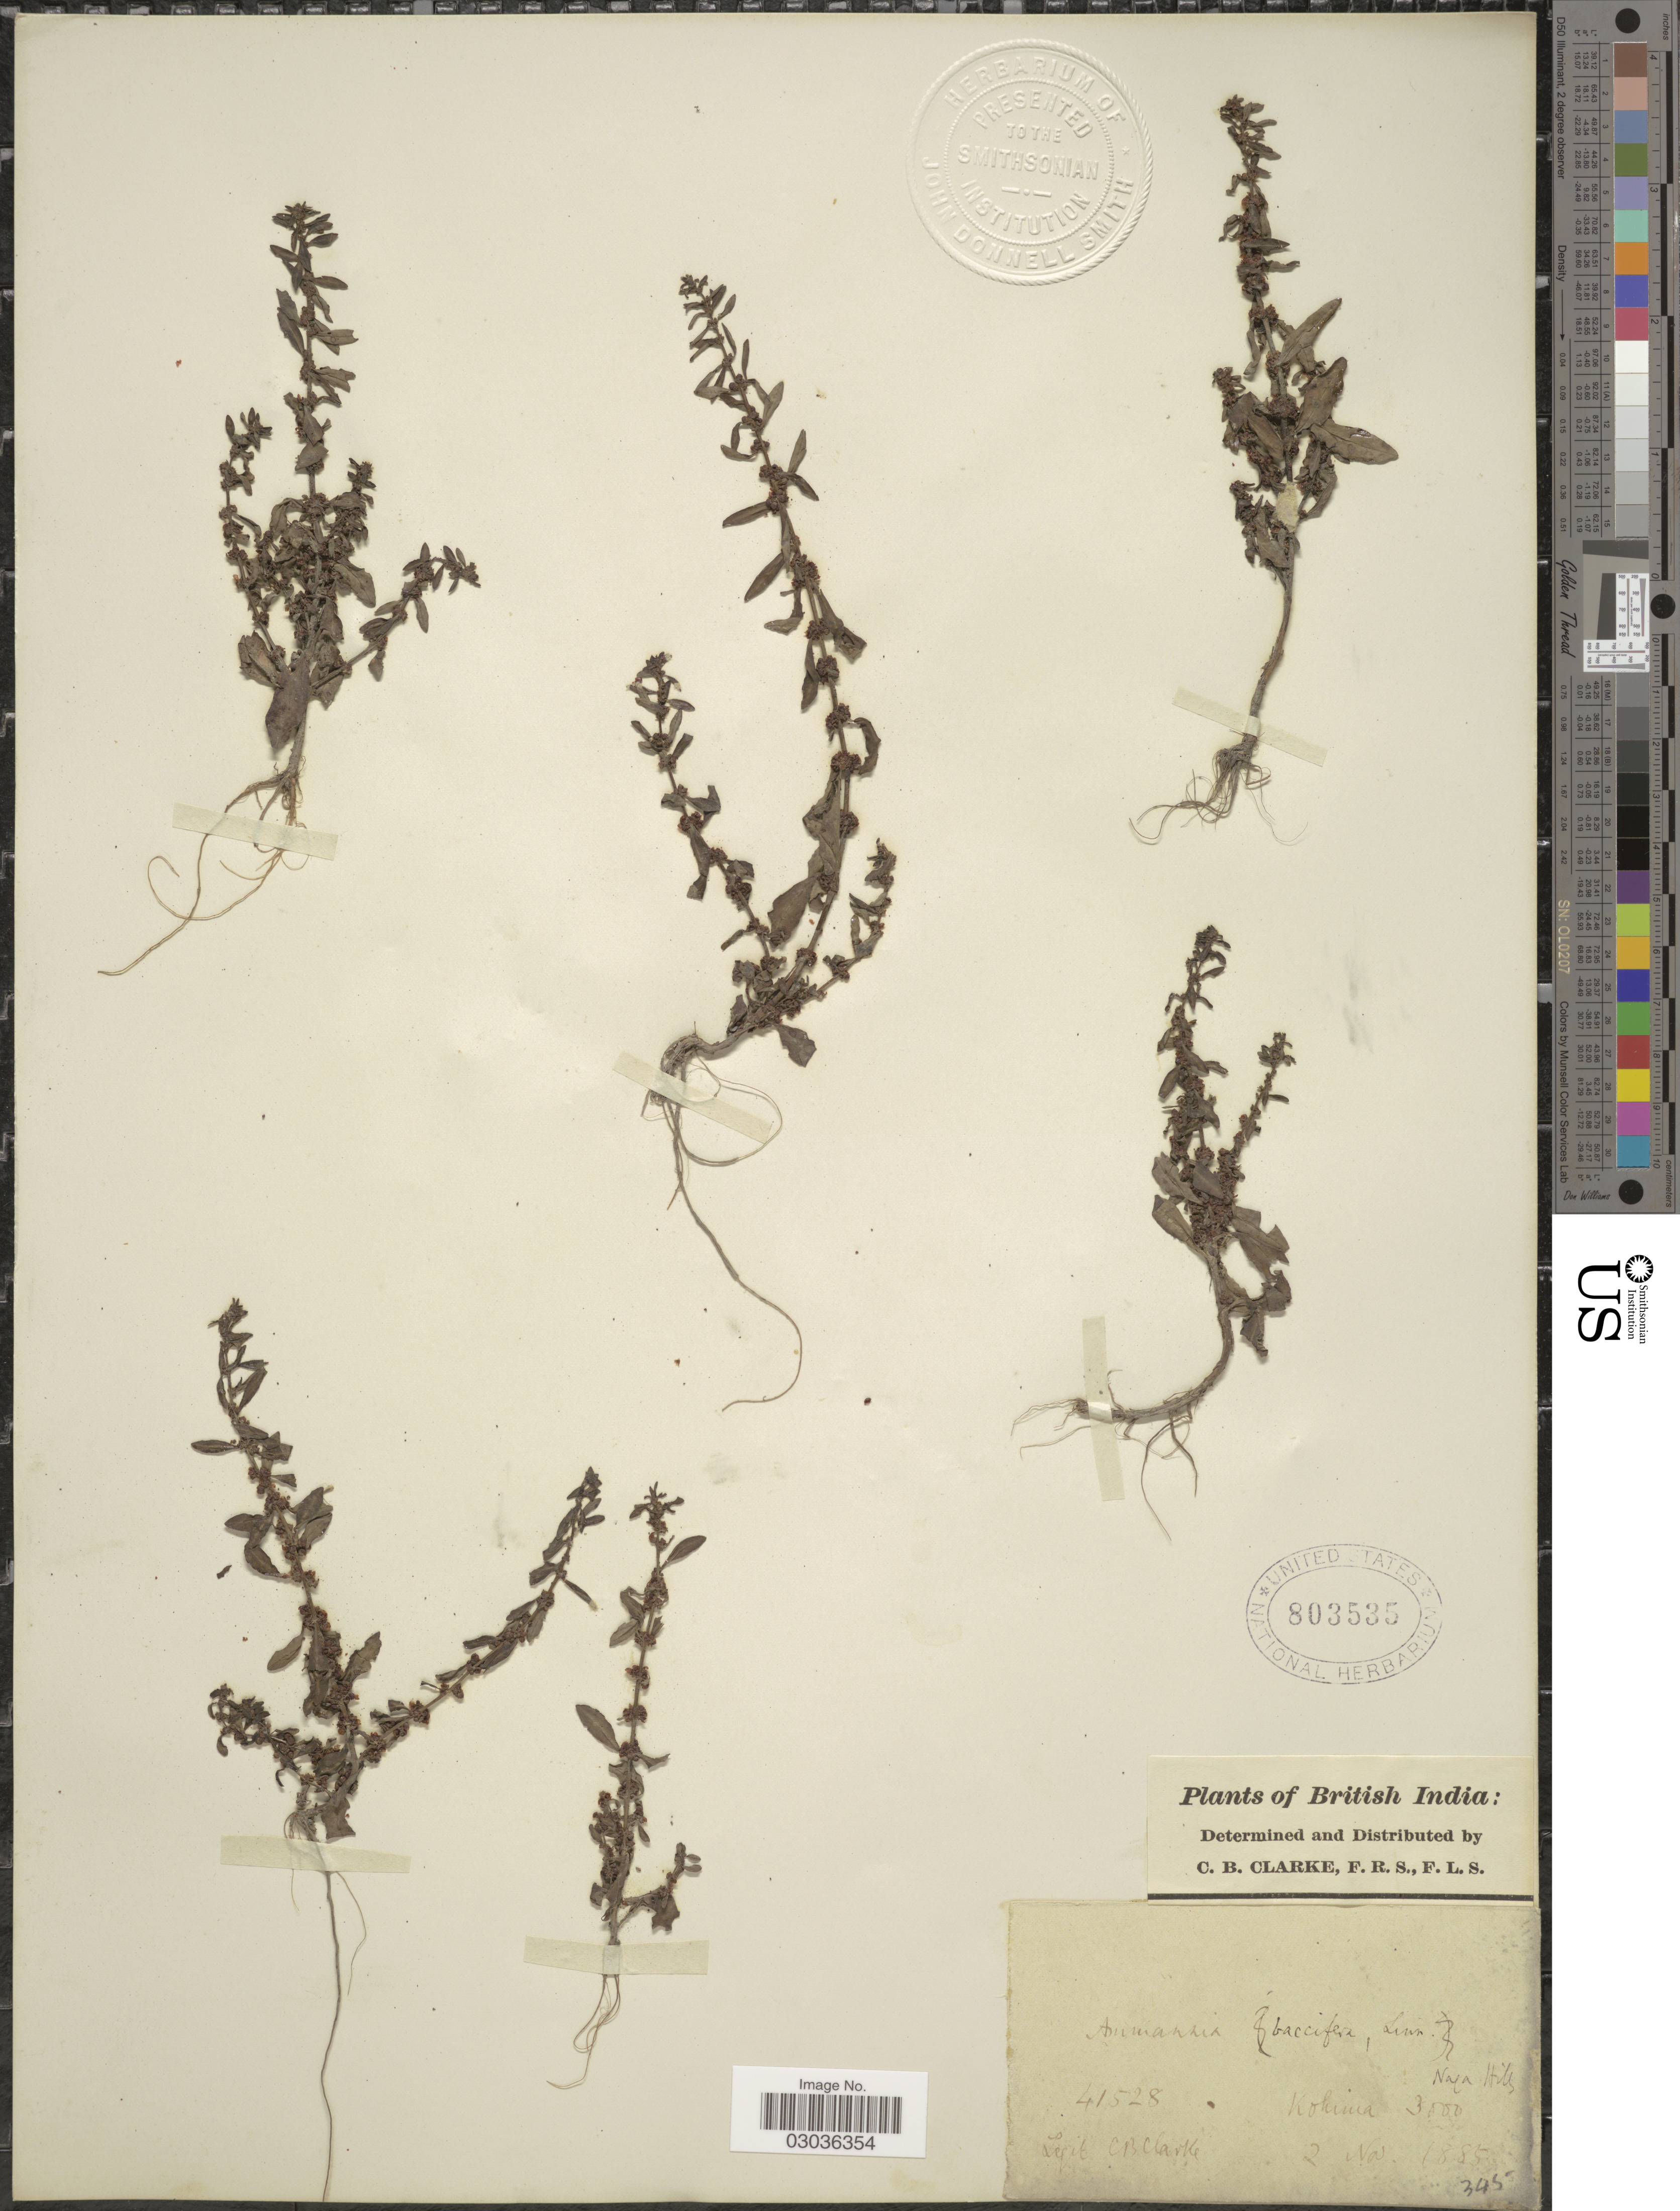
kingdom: Plantae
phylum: Tracheophyta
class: Magnoliopsida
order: Myrtales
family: Lythraceae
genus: Ammannia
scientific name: Ammannia baccifera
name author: L.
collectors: C. B. Clarke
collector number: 41528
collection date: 1885-11-02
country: India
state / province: Nagaland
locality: British India. Kohima. Naga Hills.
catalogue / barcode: US 803535